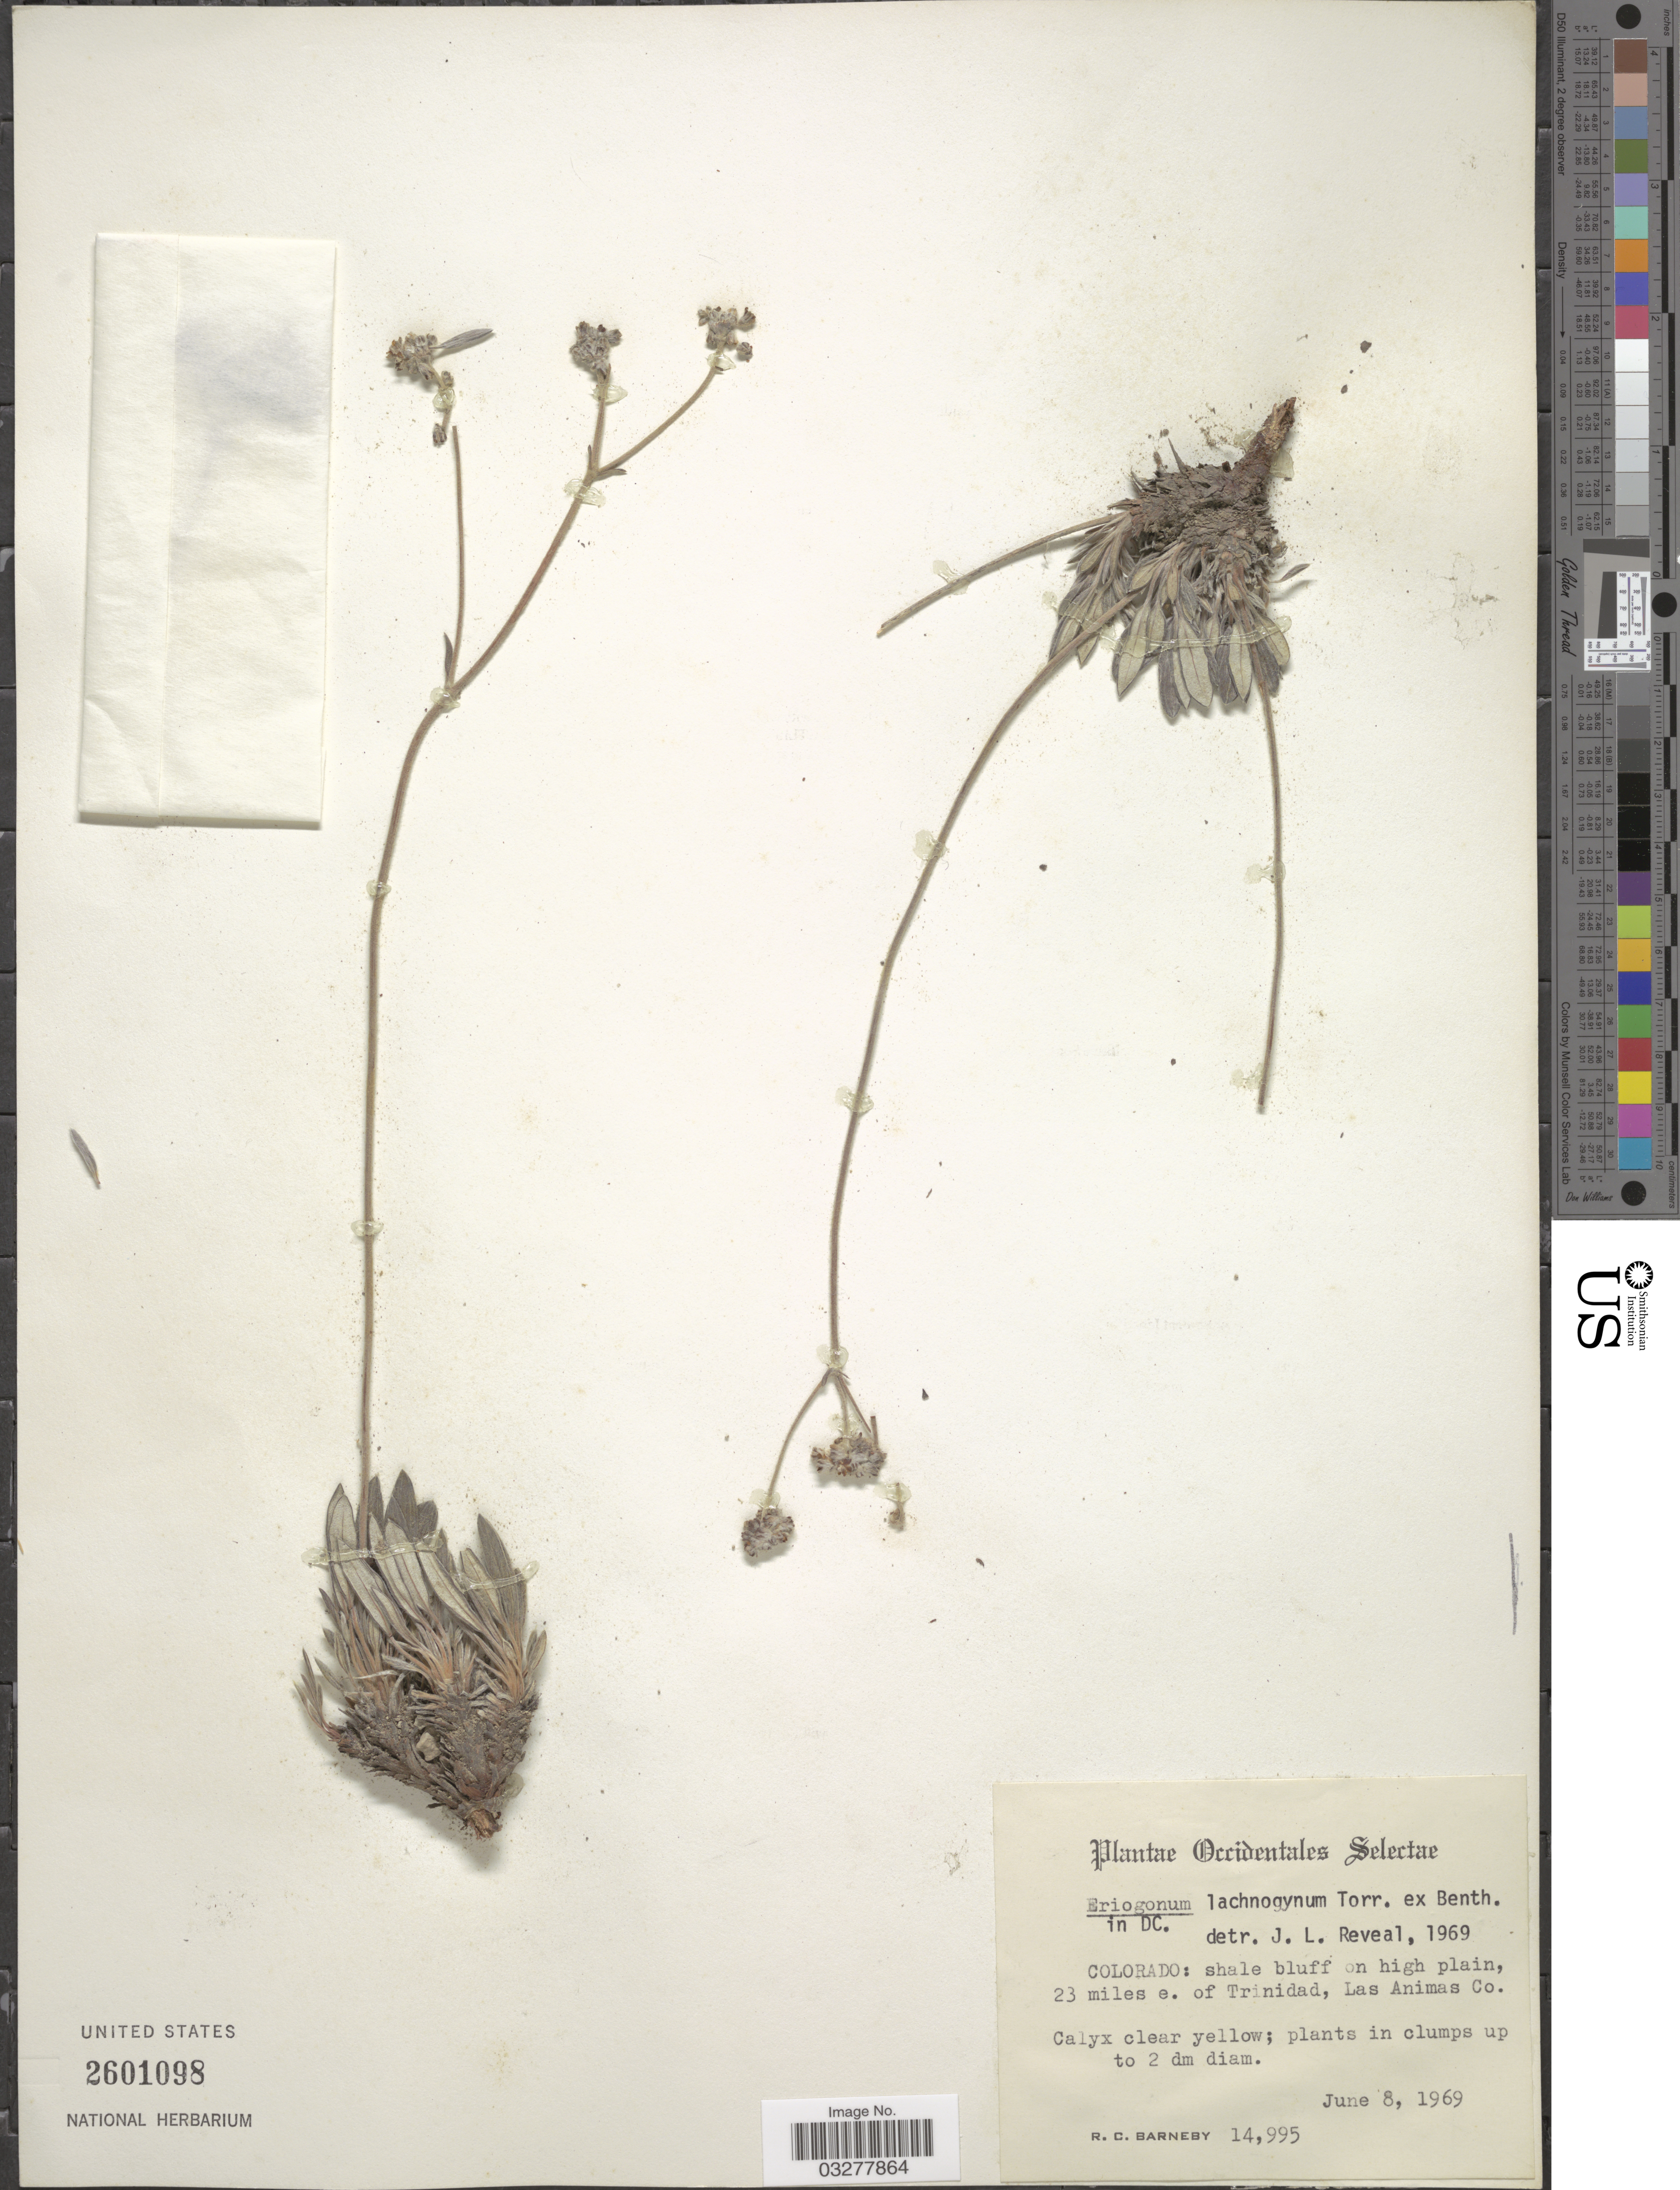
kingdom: Plantae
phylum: Tracheophyta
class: Magnoliopsida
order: Caryophyllales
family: Polygonaceae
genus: Eriogonum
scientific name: Eriogonum lachnogynum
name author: Torr. ex Benth.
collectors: R. C. Barneby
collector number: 14995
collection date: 1969-06-08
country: United States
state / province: Colorado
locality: Occidentales. 23 miles e. of Trinidad, Las Animas Co.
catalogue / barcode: US 2601098